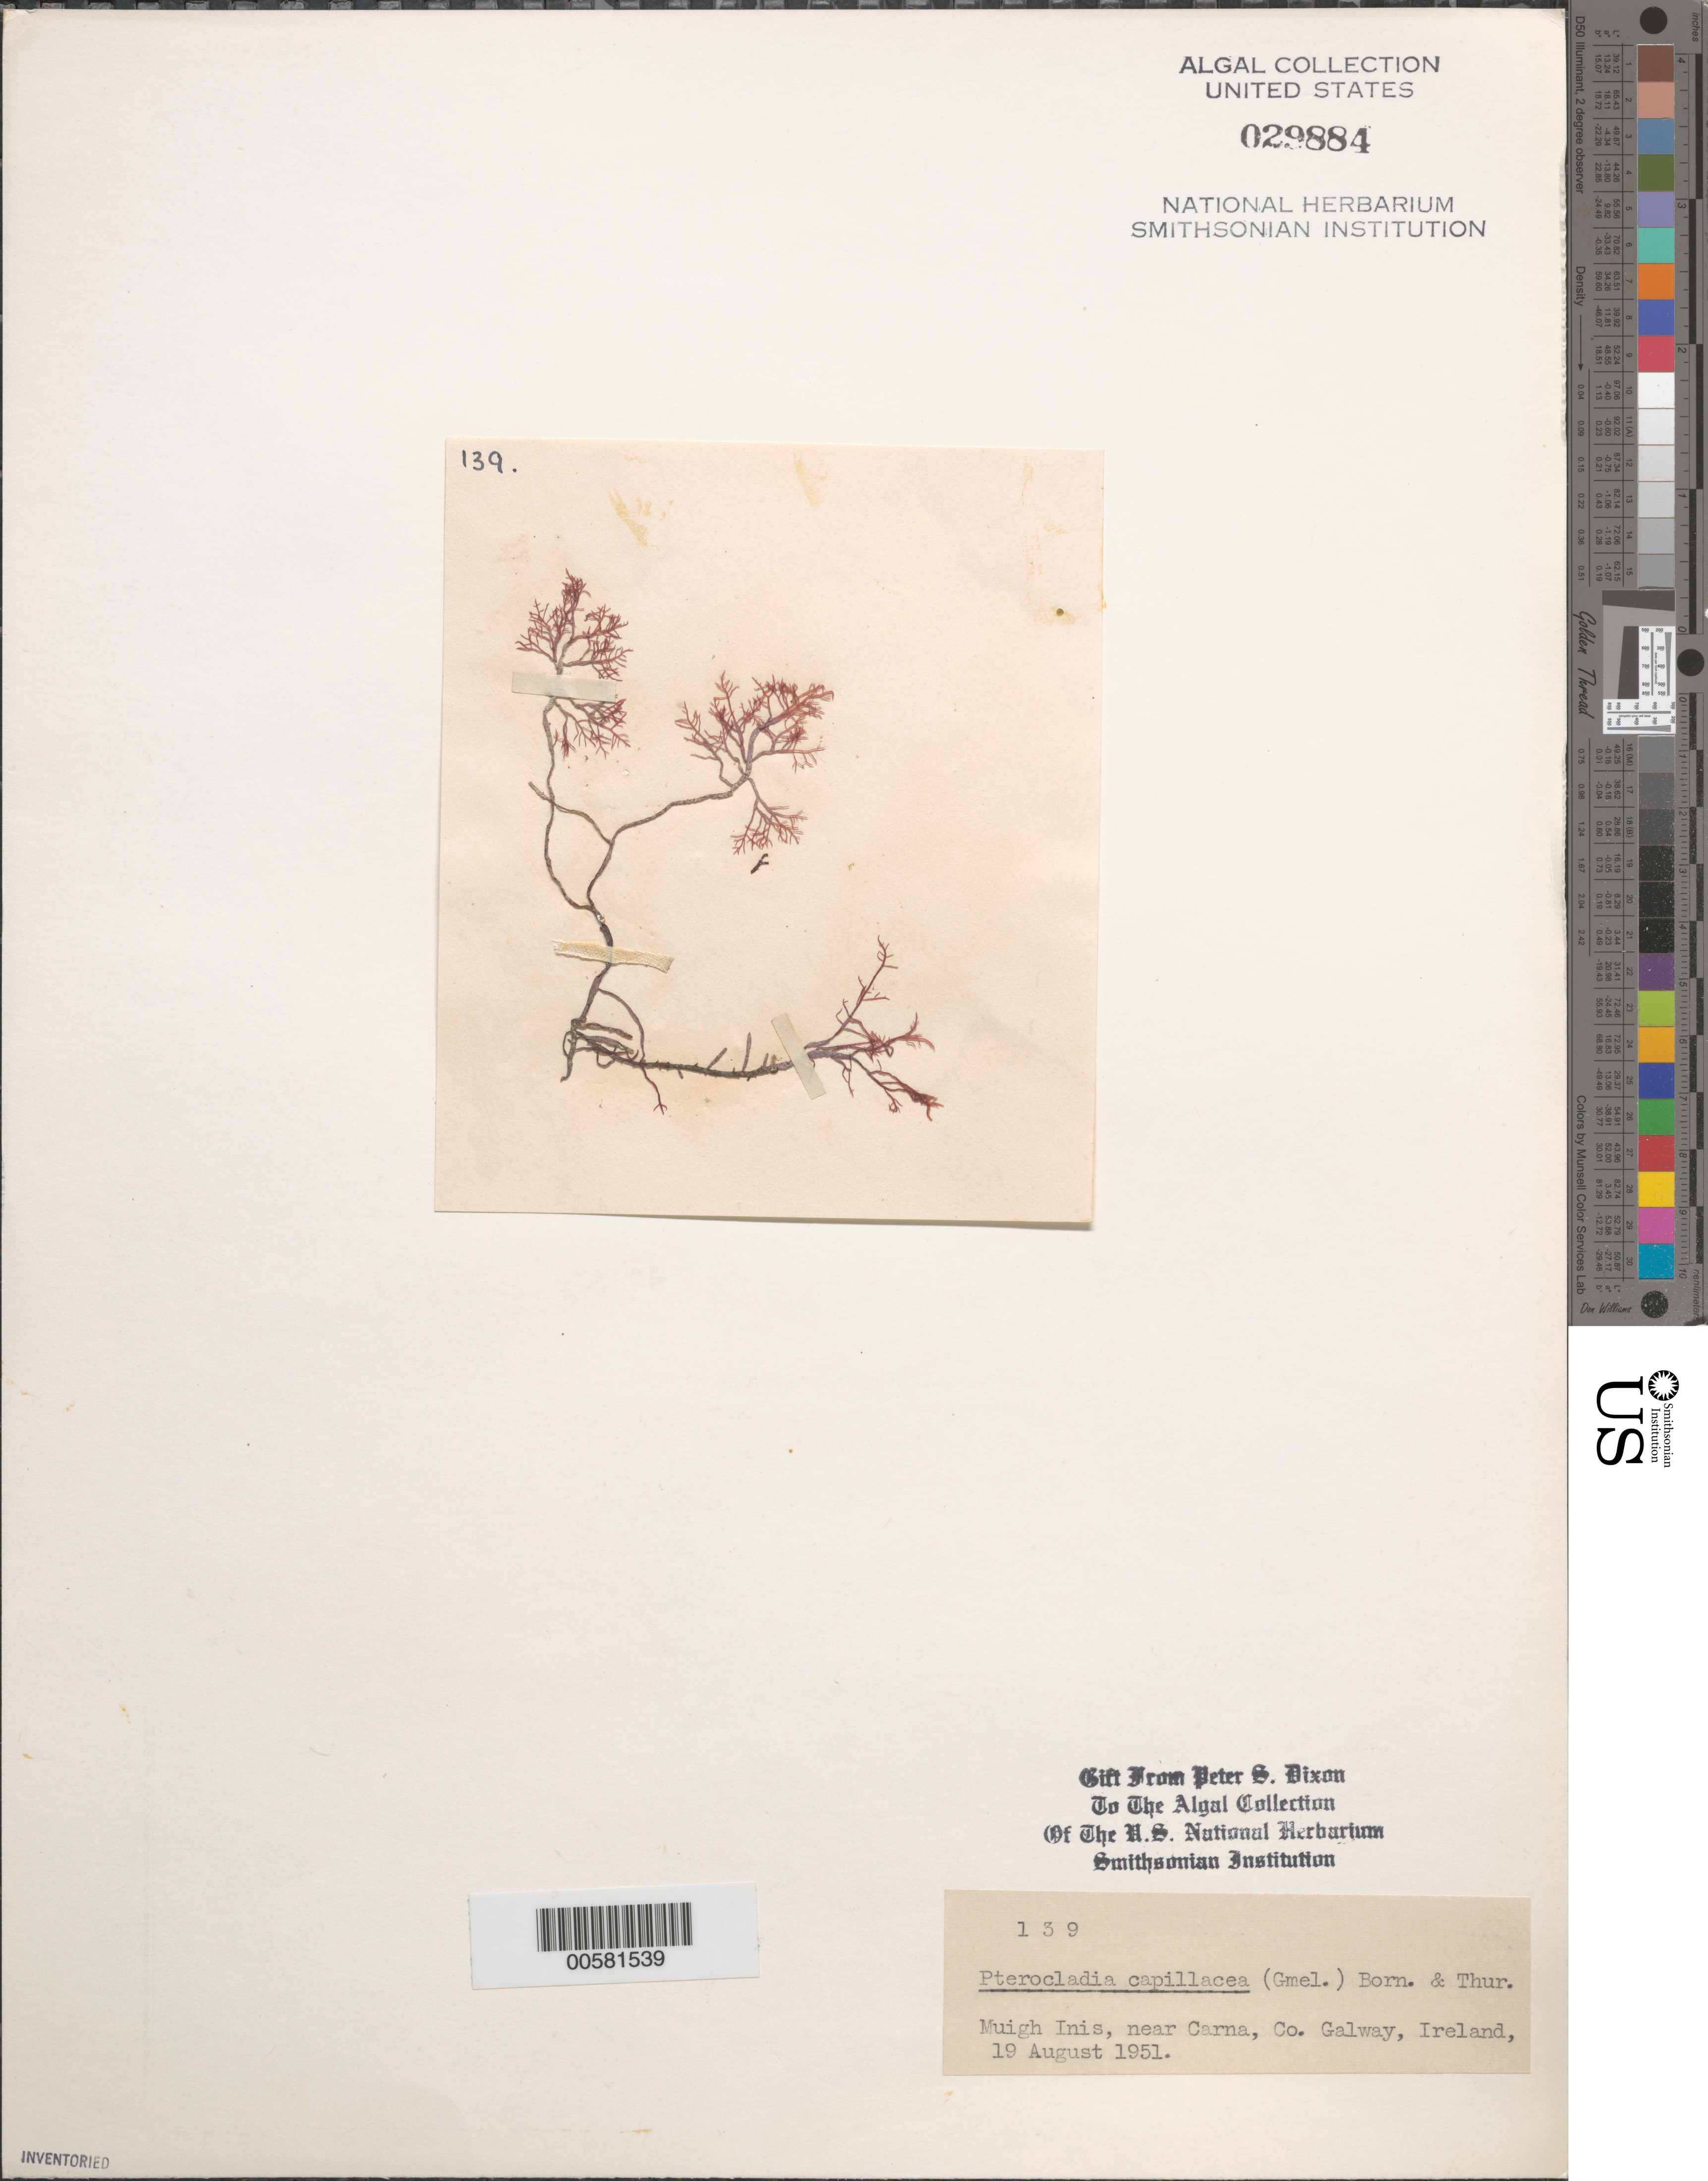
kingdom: Plantae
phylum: Rhodophyta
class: Florideophyceae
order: Gelidiales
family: Pterocladiaceae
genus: Pterocladiella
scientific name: Pterocladiella capillacea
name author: (S.G. Gmel.) Santelices & Hommers.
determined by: Algae name updating Project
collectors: P. S. Dixon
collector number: PSD 139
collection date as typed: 19 Aug 1951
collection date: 1951-08-19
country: Ireland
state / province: Connaught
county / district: Galway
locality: Muigh Inis, near Carna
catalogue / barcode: US 29884